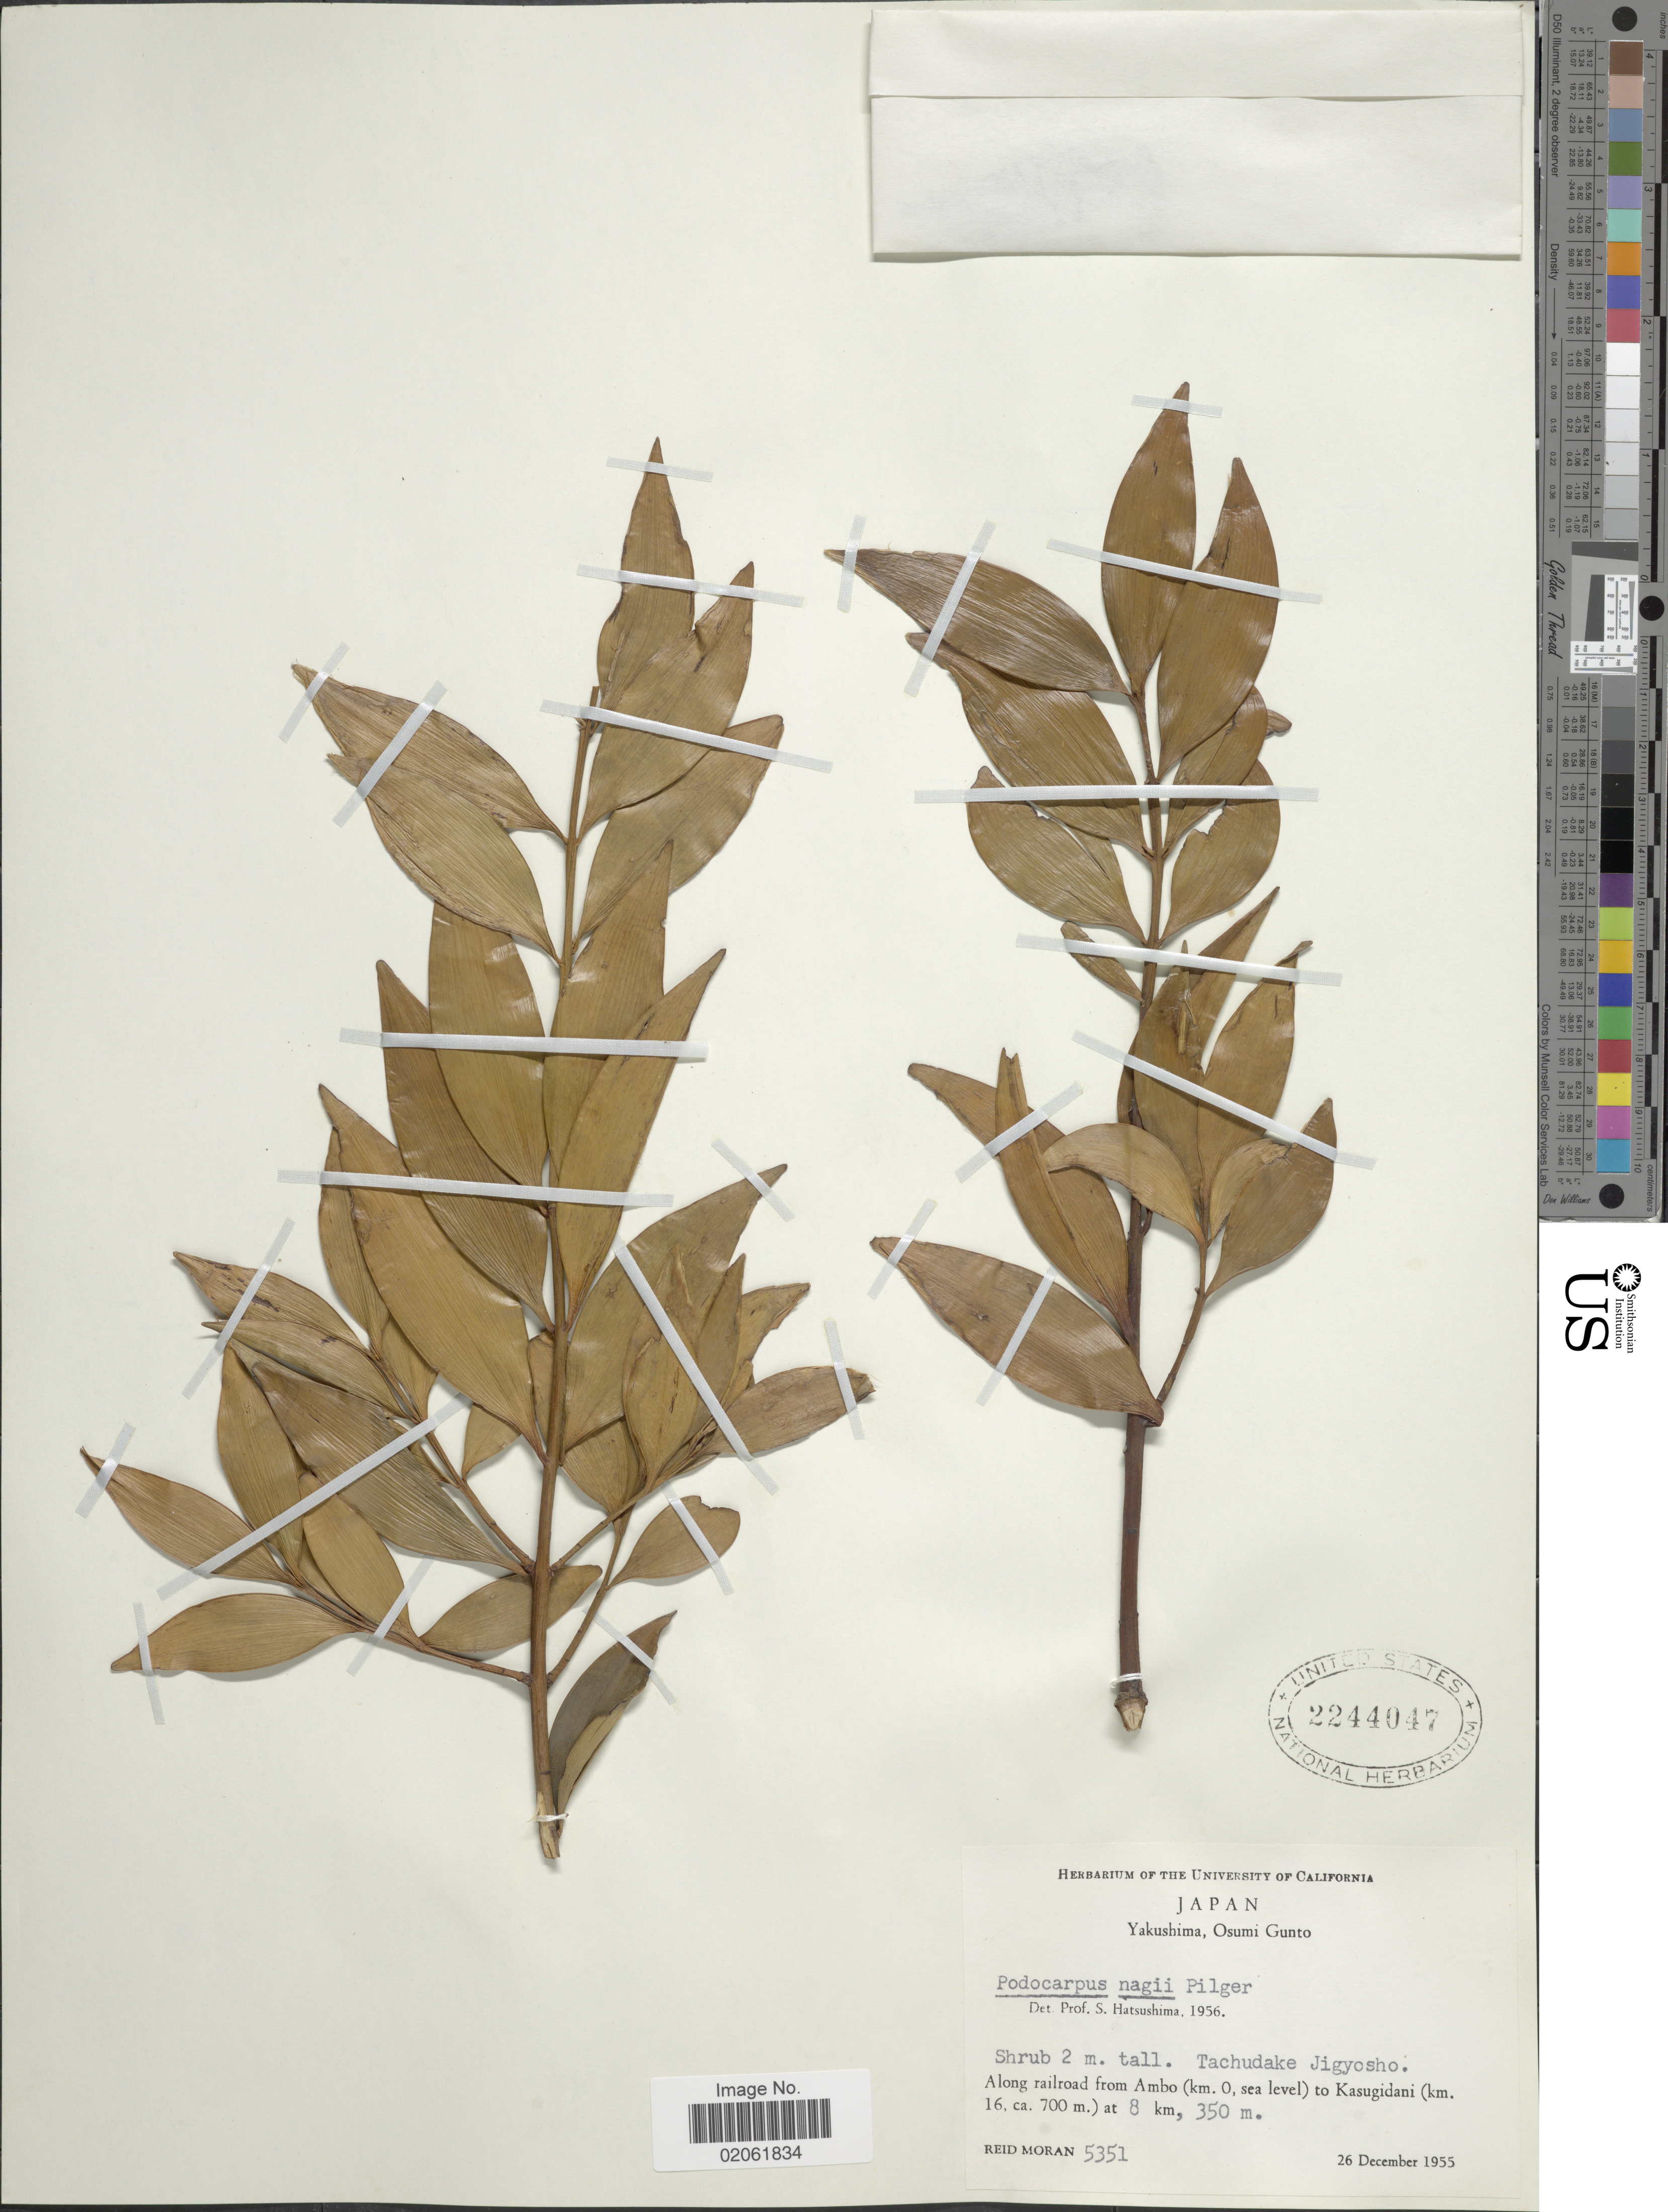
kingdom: Plantae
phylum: Tracheophyta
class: Pinopsida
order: Pinales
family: Podocarpaceae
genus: Podocarpus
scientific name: Podocarpus nagi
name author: (Thunb.) Pilg.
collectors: R. V. Moran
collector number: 5351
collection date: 1955-12-26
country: Japan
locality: Japan, Yakushima, Osumi Gunto. Along railroad from (km.O.) to Kasugidani ( Km.16) at 8 km.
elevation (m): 350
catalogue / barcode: US 2244047